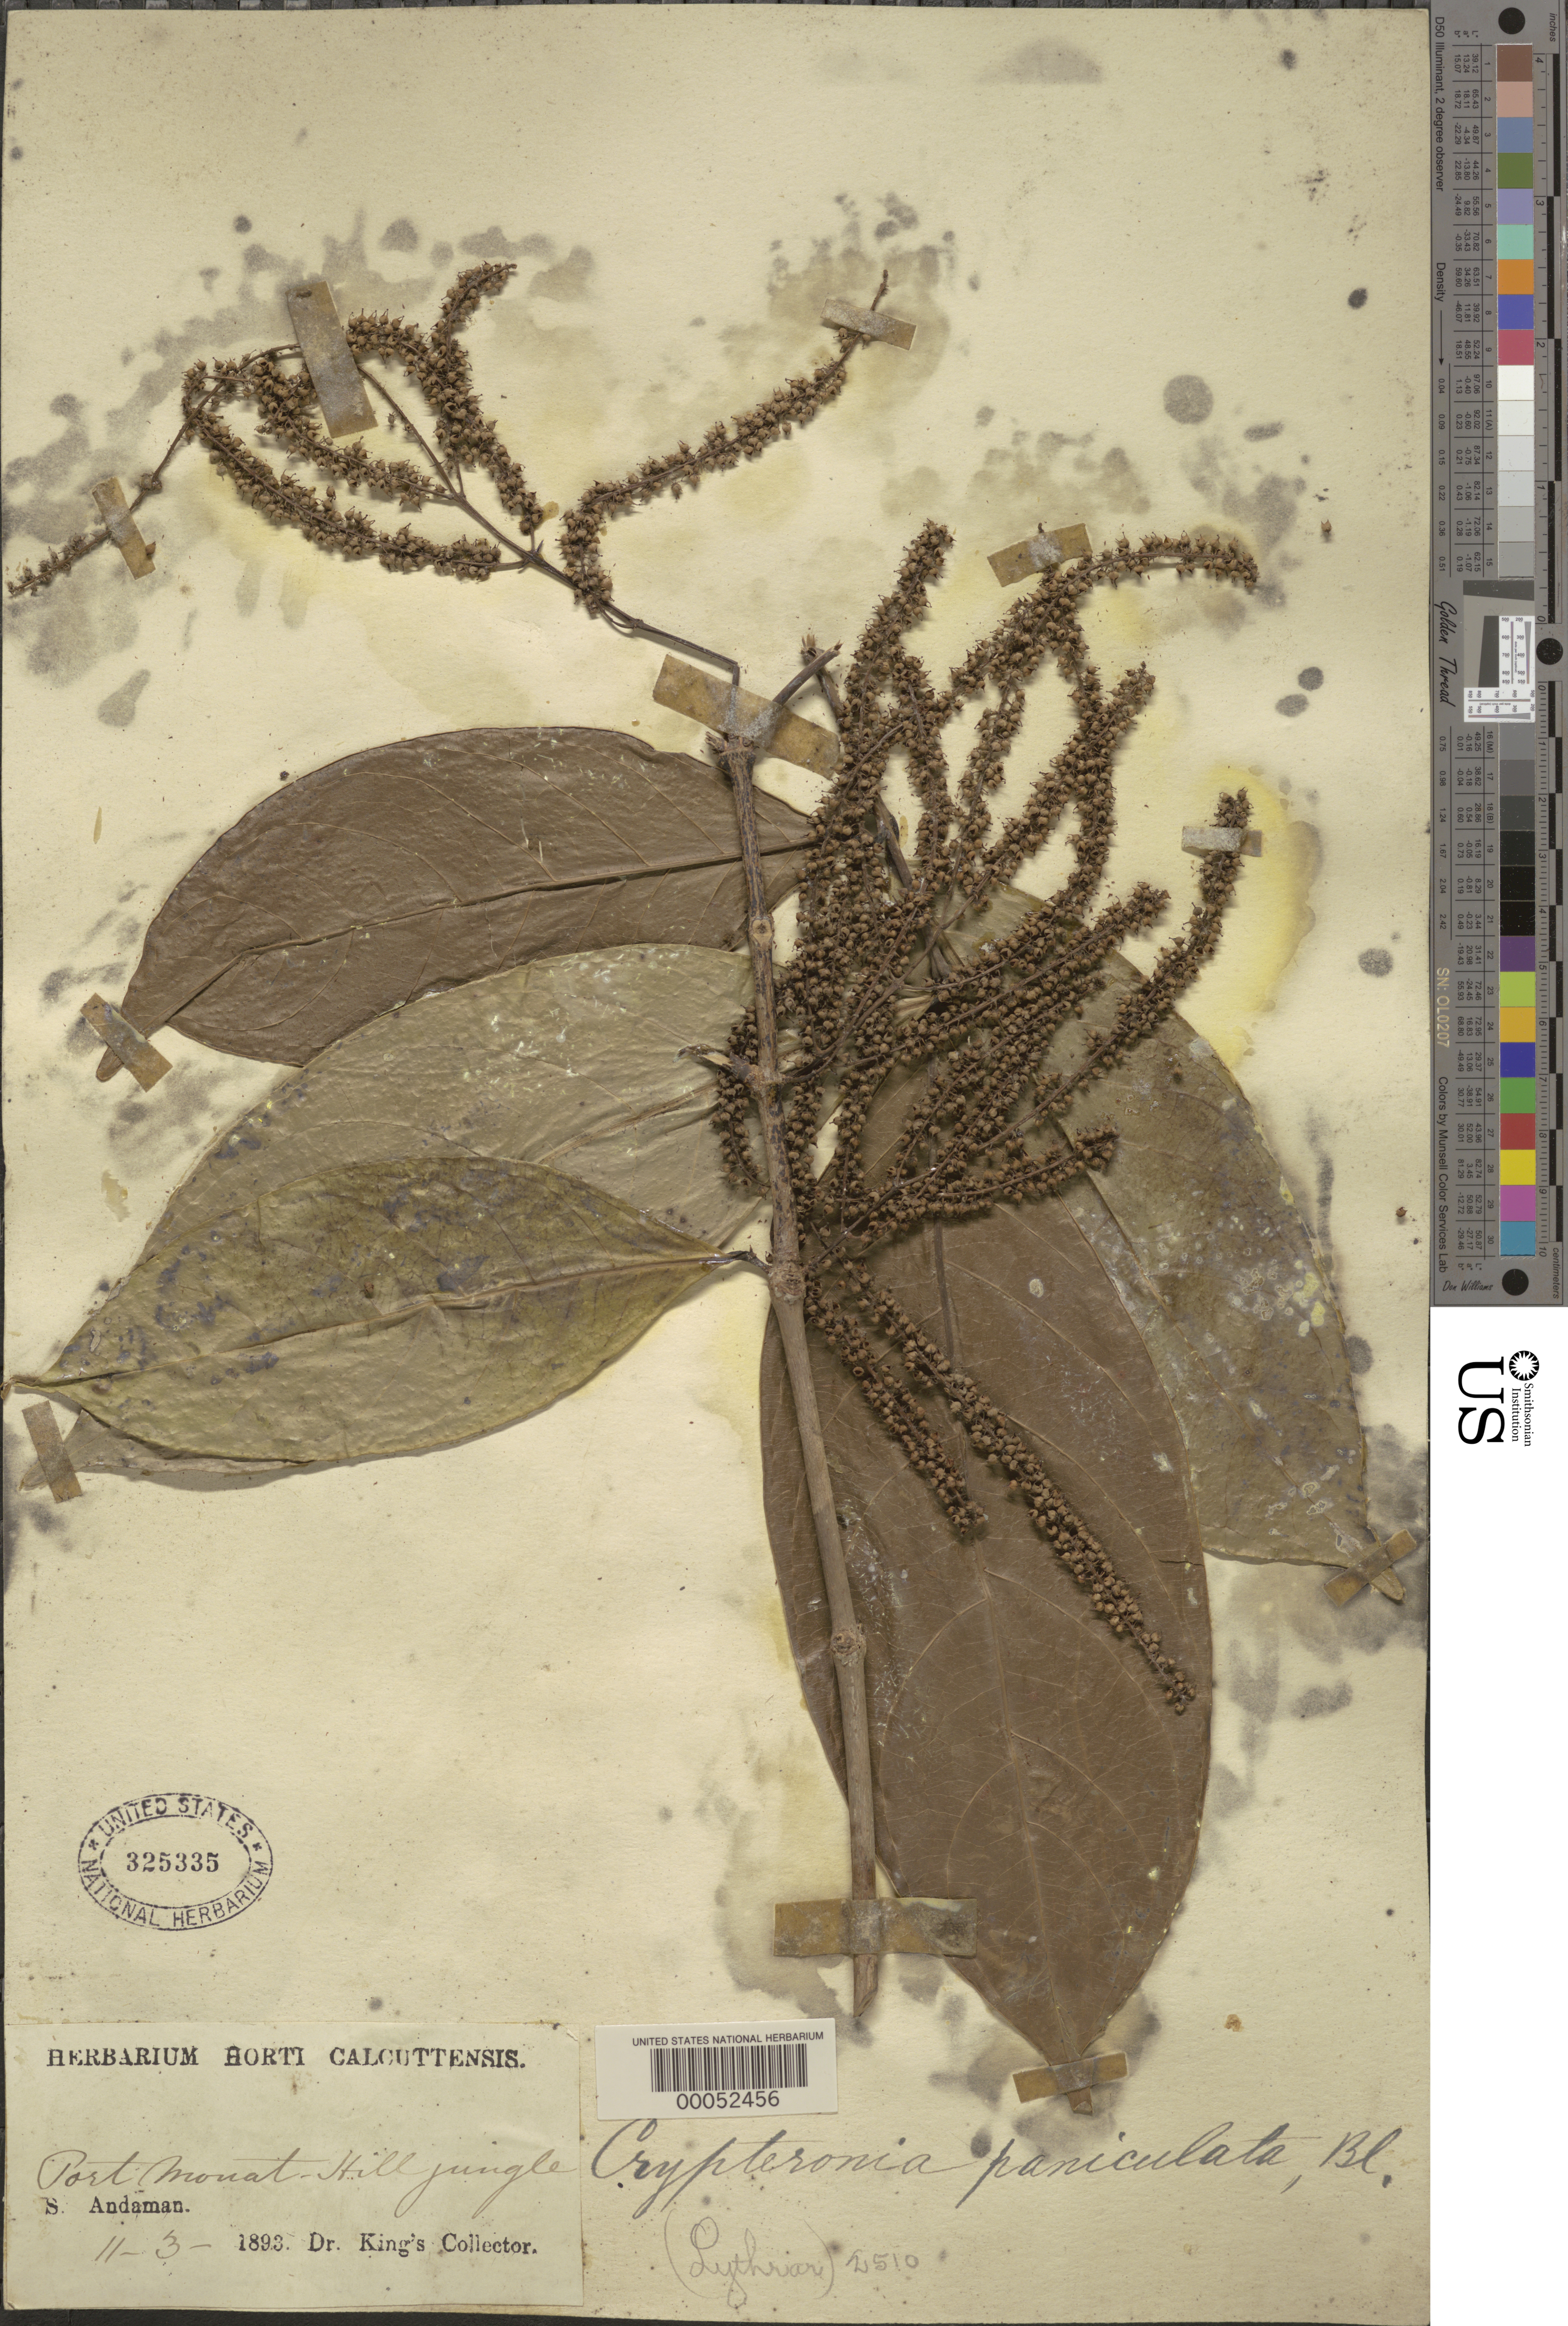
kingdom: Plantae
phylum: Tracheophyta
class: Magnoliopsida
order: Myrtales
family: Crypteroniaceae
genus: Crypteronia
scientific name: Crypteronia paniculata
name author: Blume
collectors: Dr. King's collector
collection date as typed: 11 Feb 1893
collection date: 1893-02-11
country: Panama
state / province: Chiriquí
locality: Around San Felix.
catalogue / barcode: US 325335